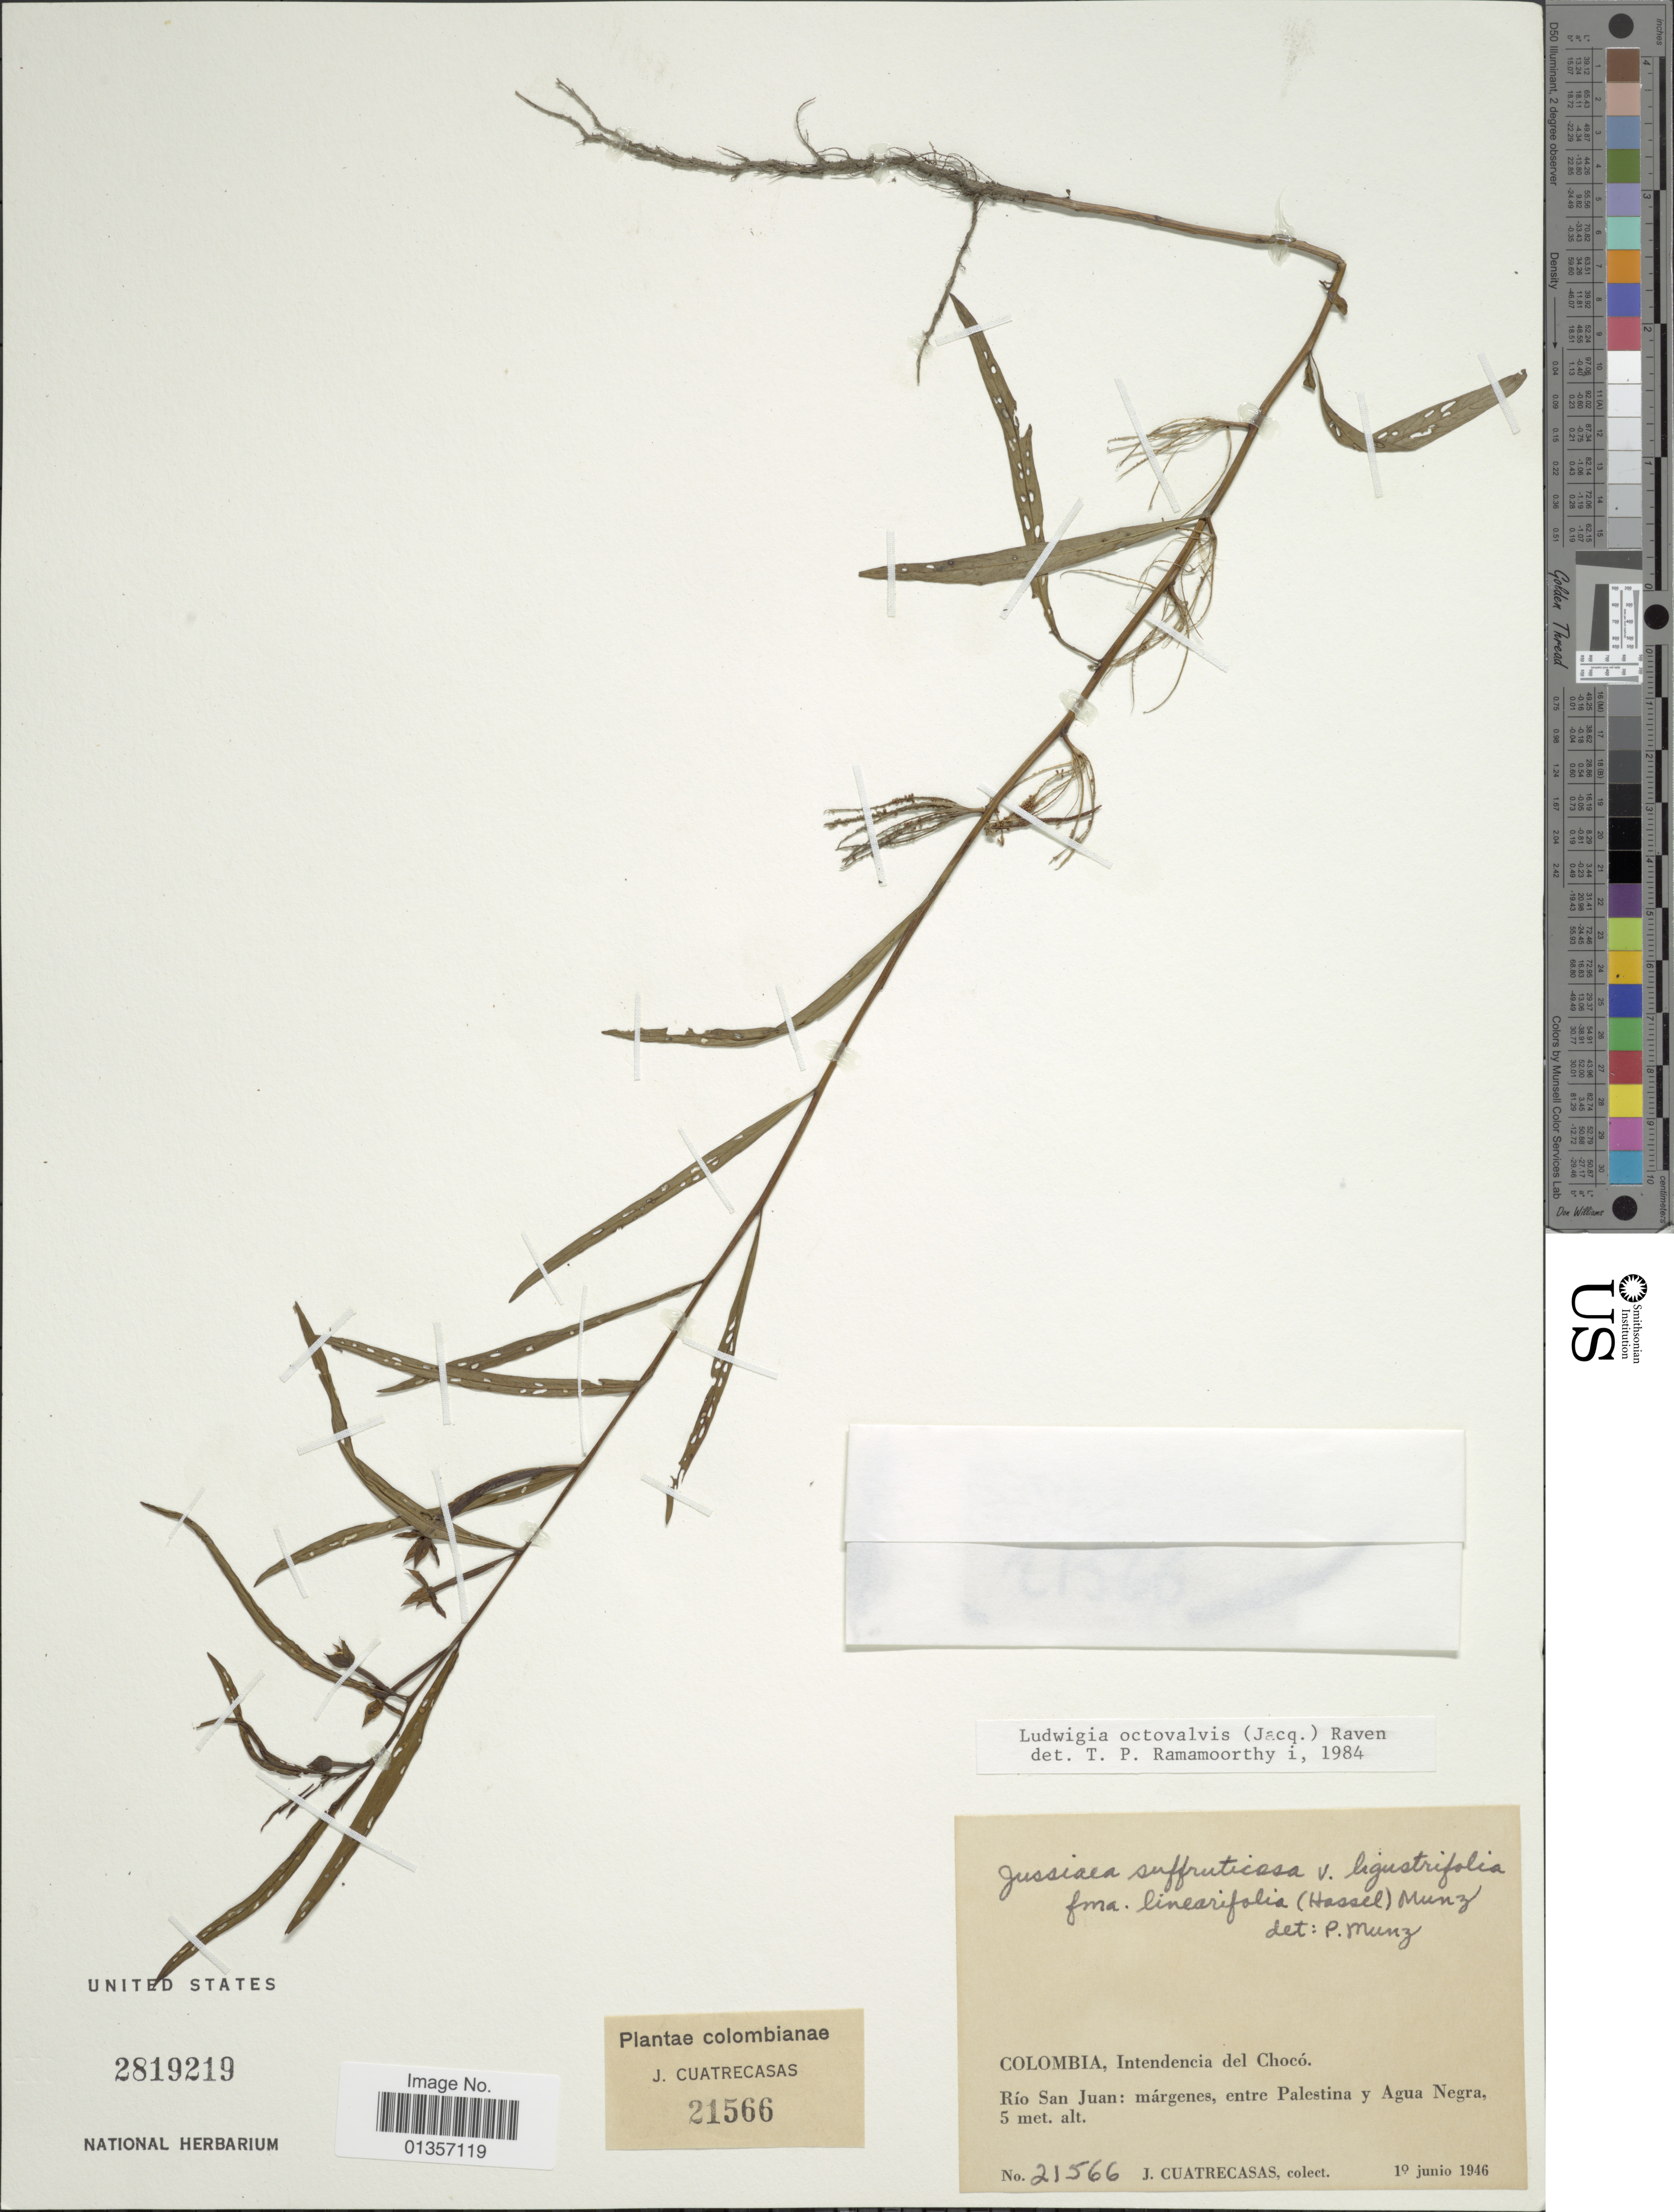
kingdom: Plantae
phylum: Tracheophyta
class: Magnoliopsida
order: Myrtales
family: Onagraceae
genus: Ludwigia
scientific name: Ludwigia octovalvis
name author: (Jacq.) P.H. Raven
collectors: J. Cuatrecasas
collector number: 21566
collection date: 1946-06-01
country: Colombia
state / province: Chocó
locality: Río San Juan: márgenes, entre Palestina y Agua Negra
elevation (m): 5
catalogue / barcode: US 2819219